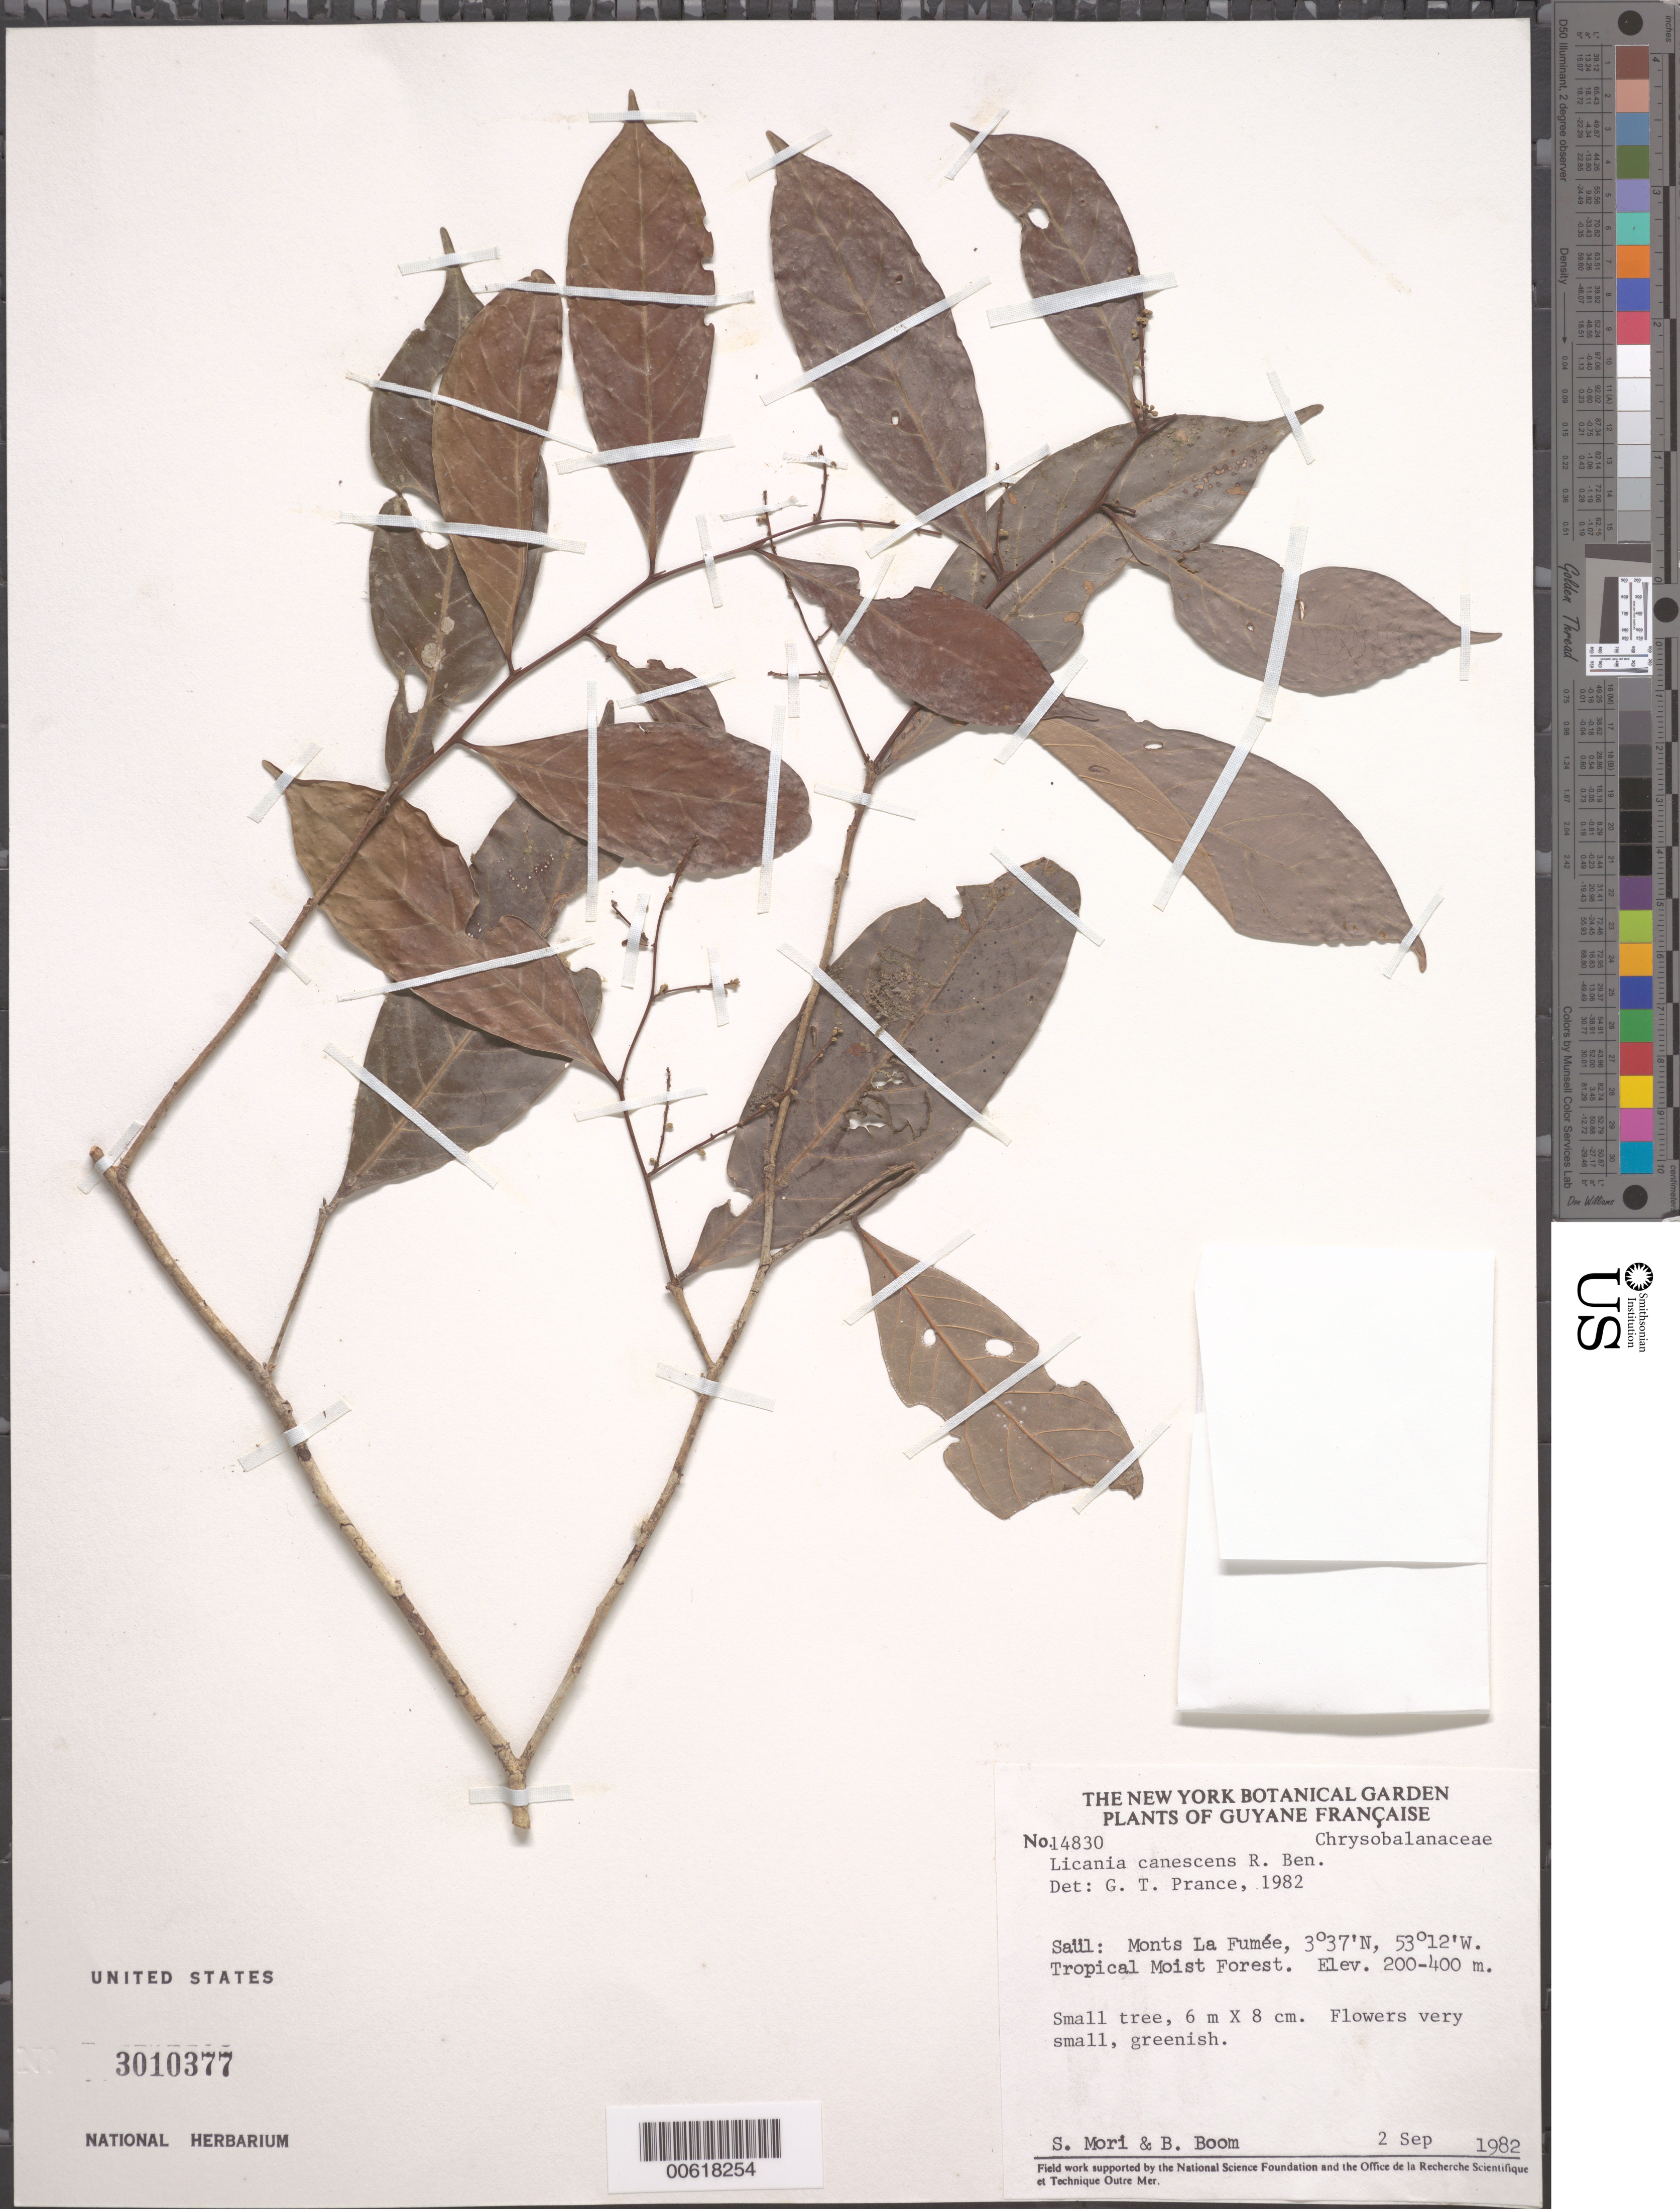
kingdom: Plantae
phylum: Tracheophyta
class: Magnoliopsida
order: Malpighiales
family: Chrysobalanaceae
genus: Licania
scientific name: Licania canescens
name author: Benoist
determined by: Prance, G. T.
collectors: S. Mori & B. M. Boom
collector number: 14830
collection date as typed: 2-Sep-82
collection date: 1982-09-02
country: French Guiana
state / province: Saint-Laurent-du-Maroni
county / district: Saül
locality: Saül, Monts La Fumée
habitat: Tropical moist forest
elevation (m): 200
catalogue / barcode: US 3010377